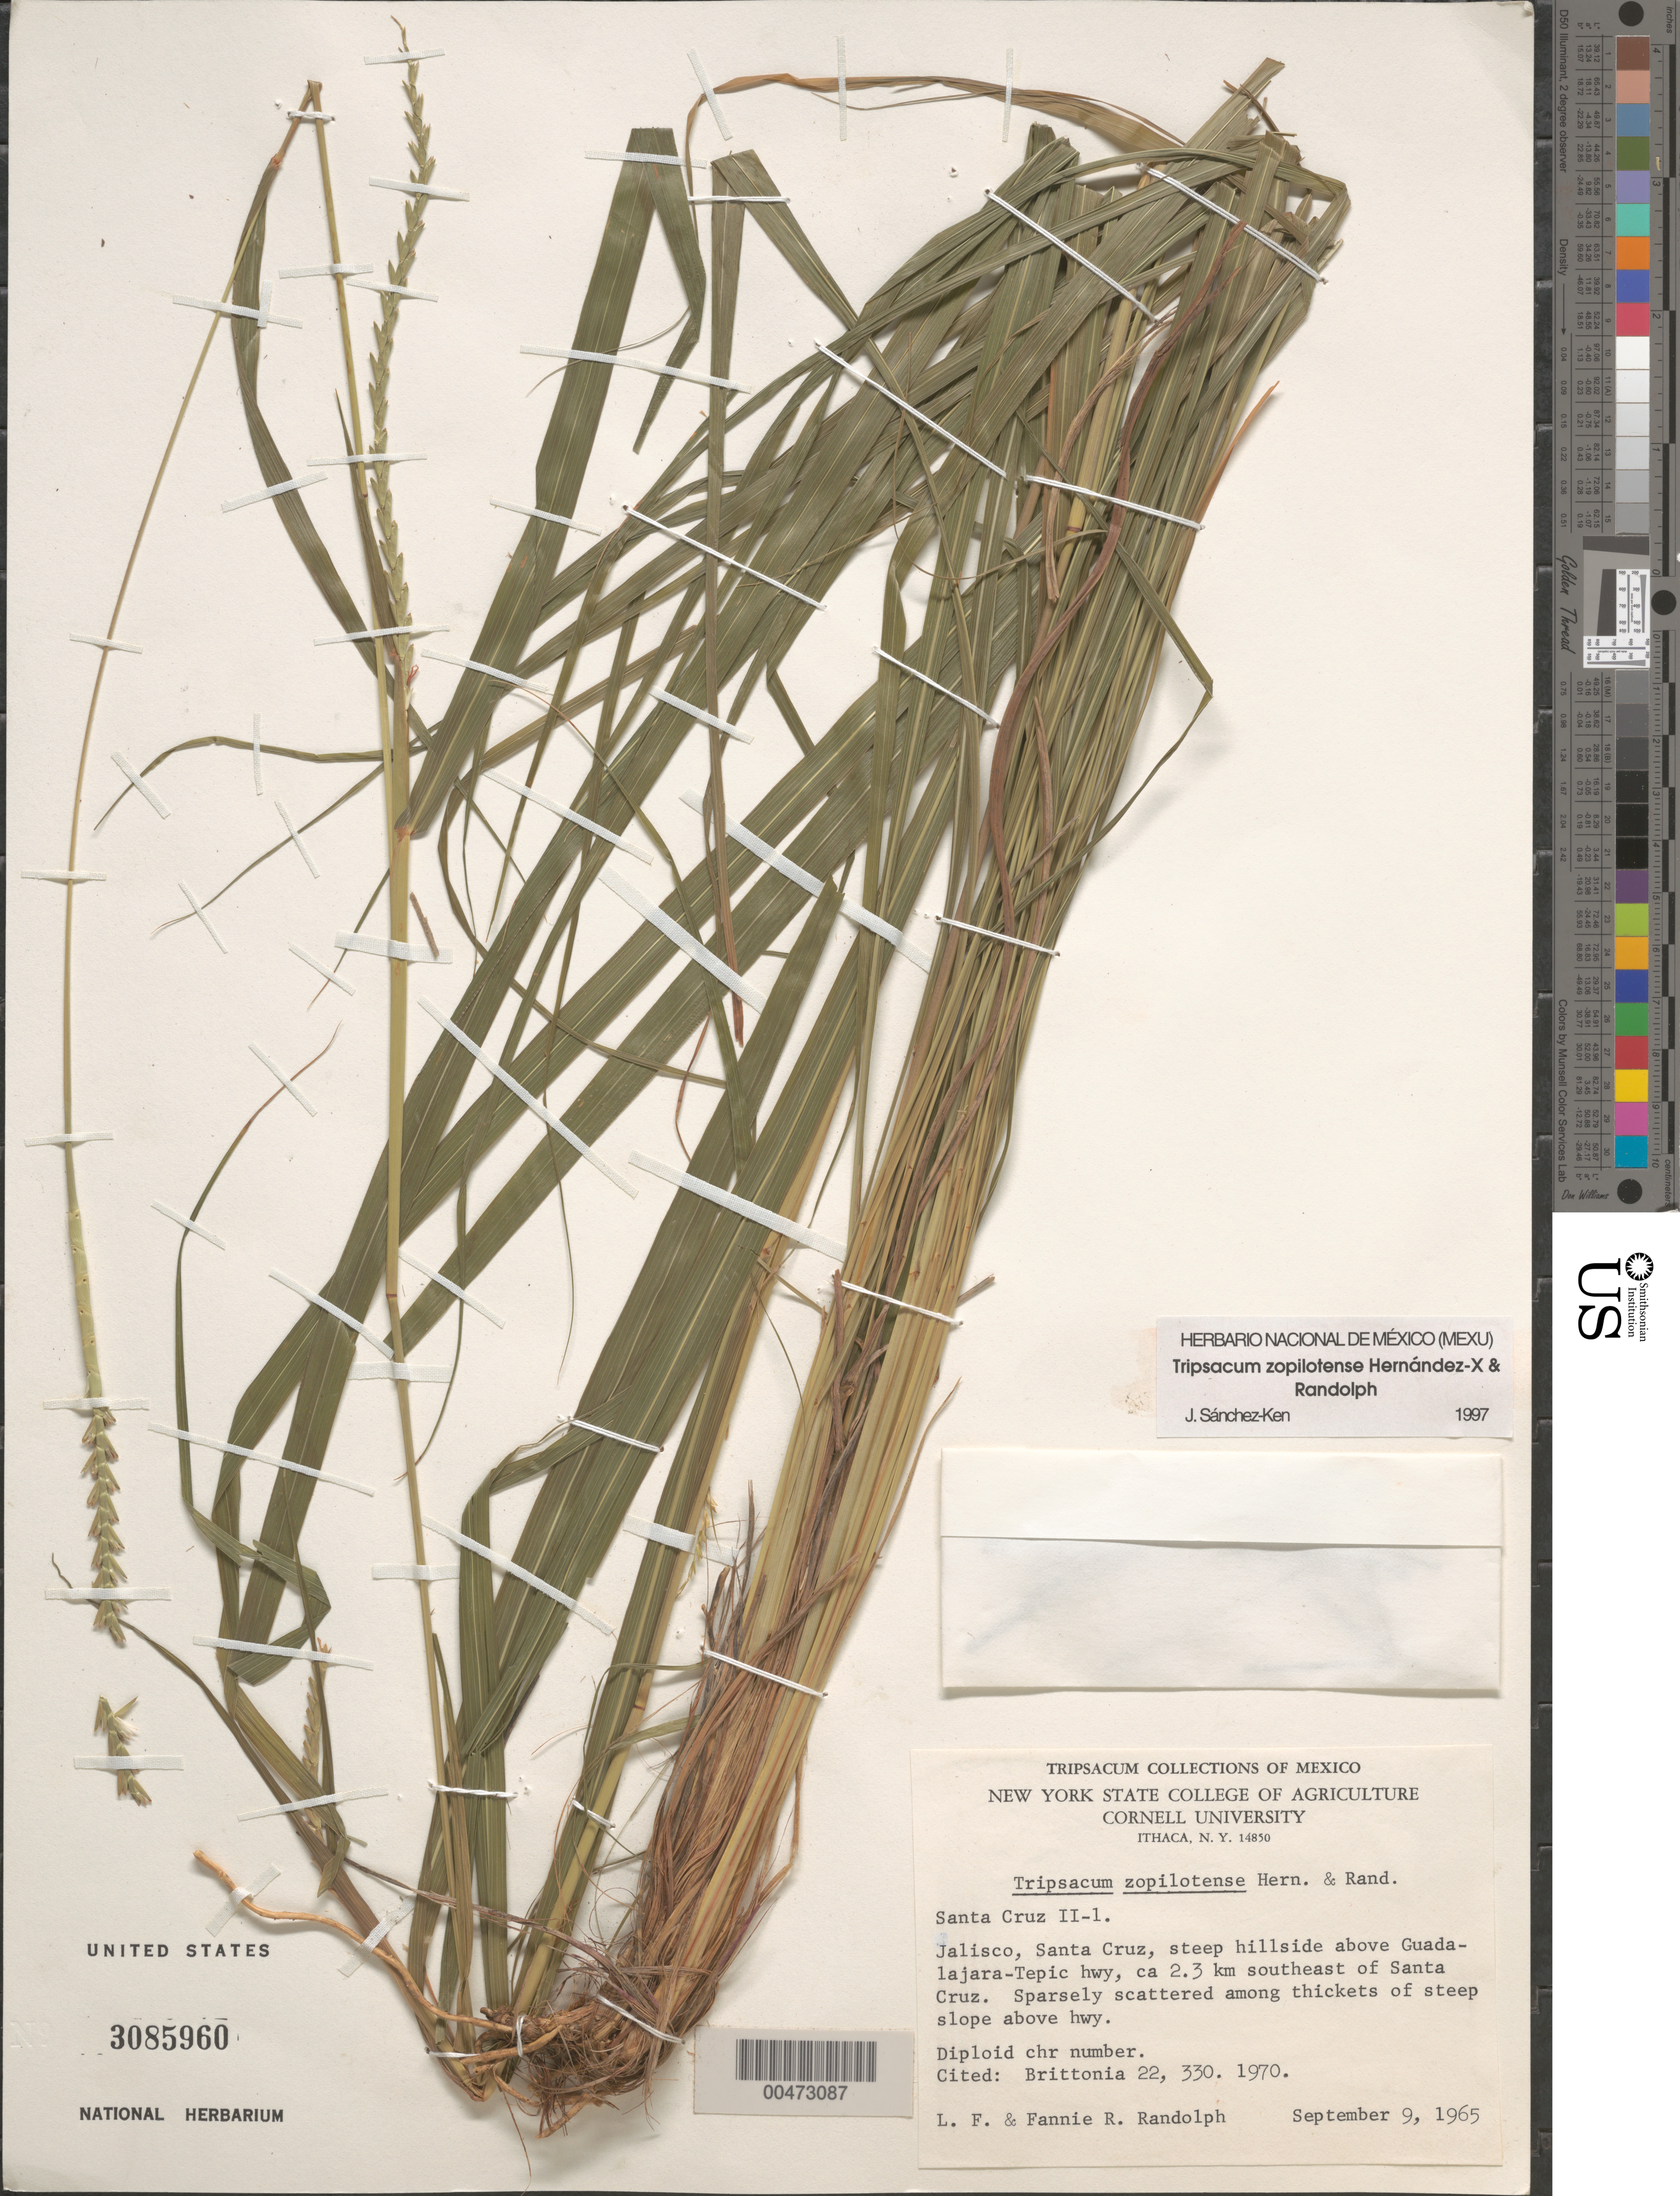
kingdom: Plantae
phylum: Tracheophyta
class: Liliopsida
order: Poales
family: Poaceae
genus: Tripsacum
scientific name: Tripsacum zapolitense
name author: Hern.-Xol. & Randolph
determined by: Sánchez-Ken, J. G.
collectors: L. F. Randolph & F. Randolph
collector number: Sta. C. II-1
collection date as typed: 9 Sep 1965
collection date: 1965-09-09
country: Mexico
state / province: Jalisco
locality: Santa Cruz, above Guadalajara-Tepic Hwy, ca. 2.3 km SE of Santa Cruz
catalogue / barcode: US 3085960